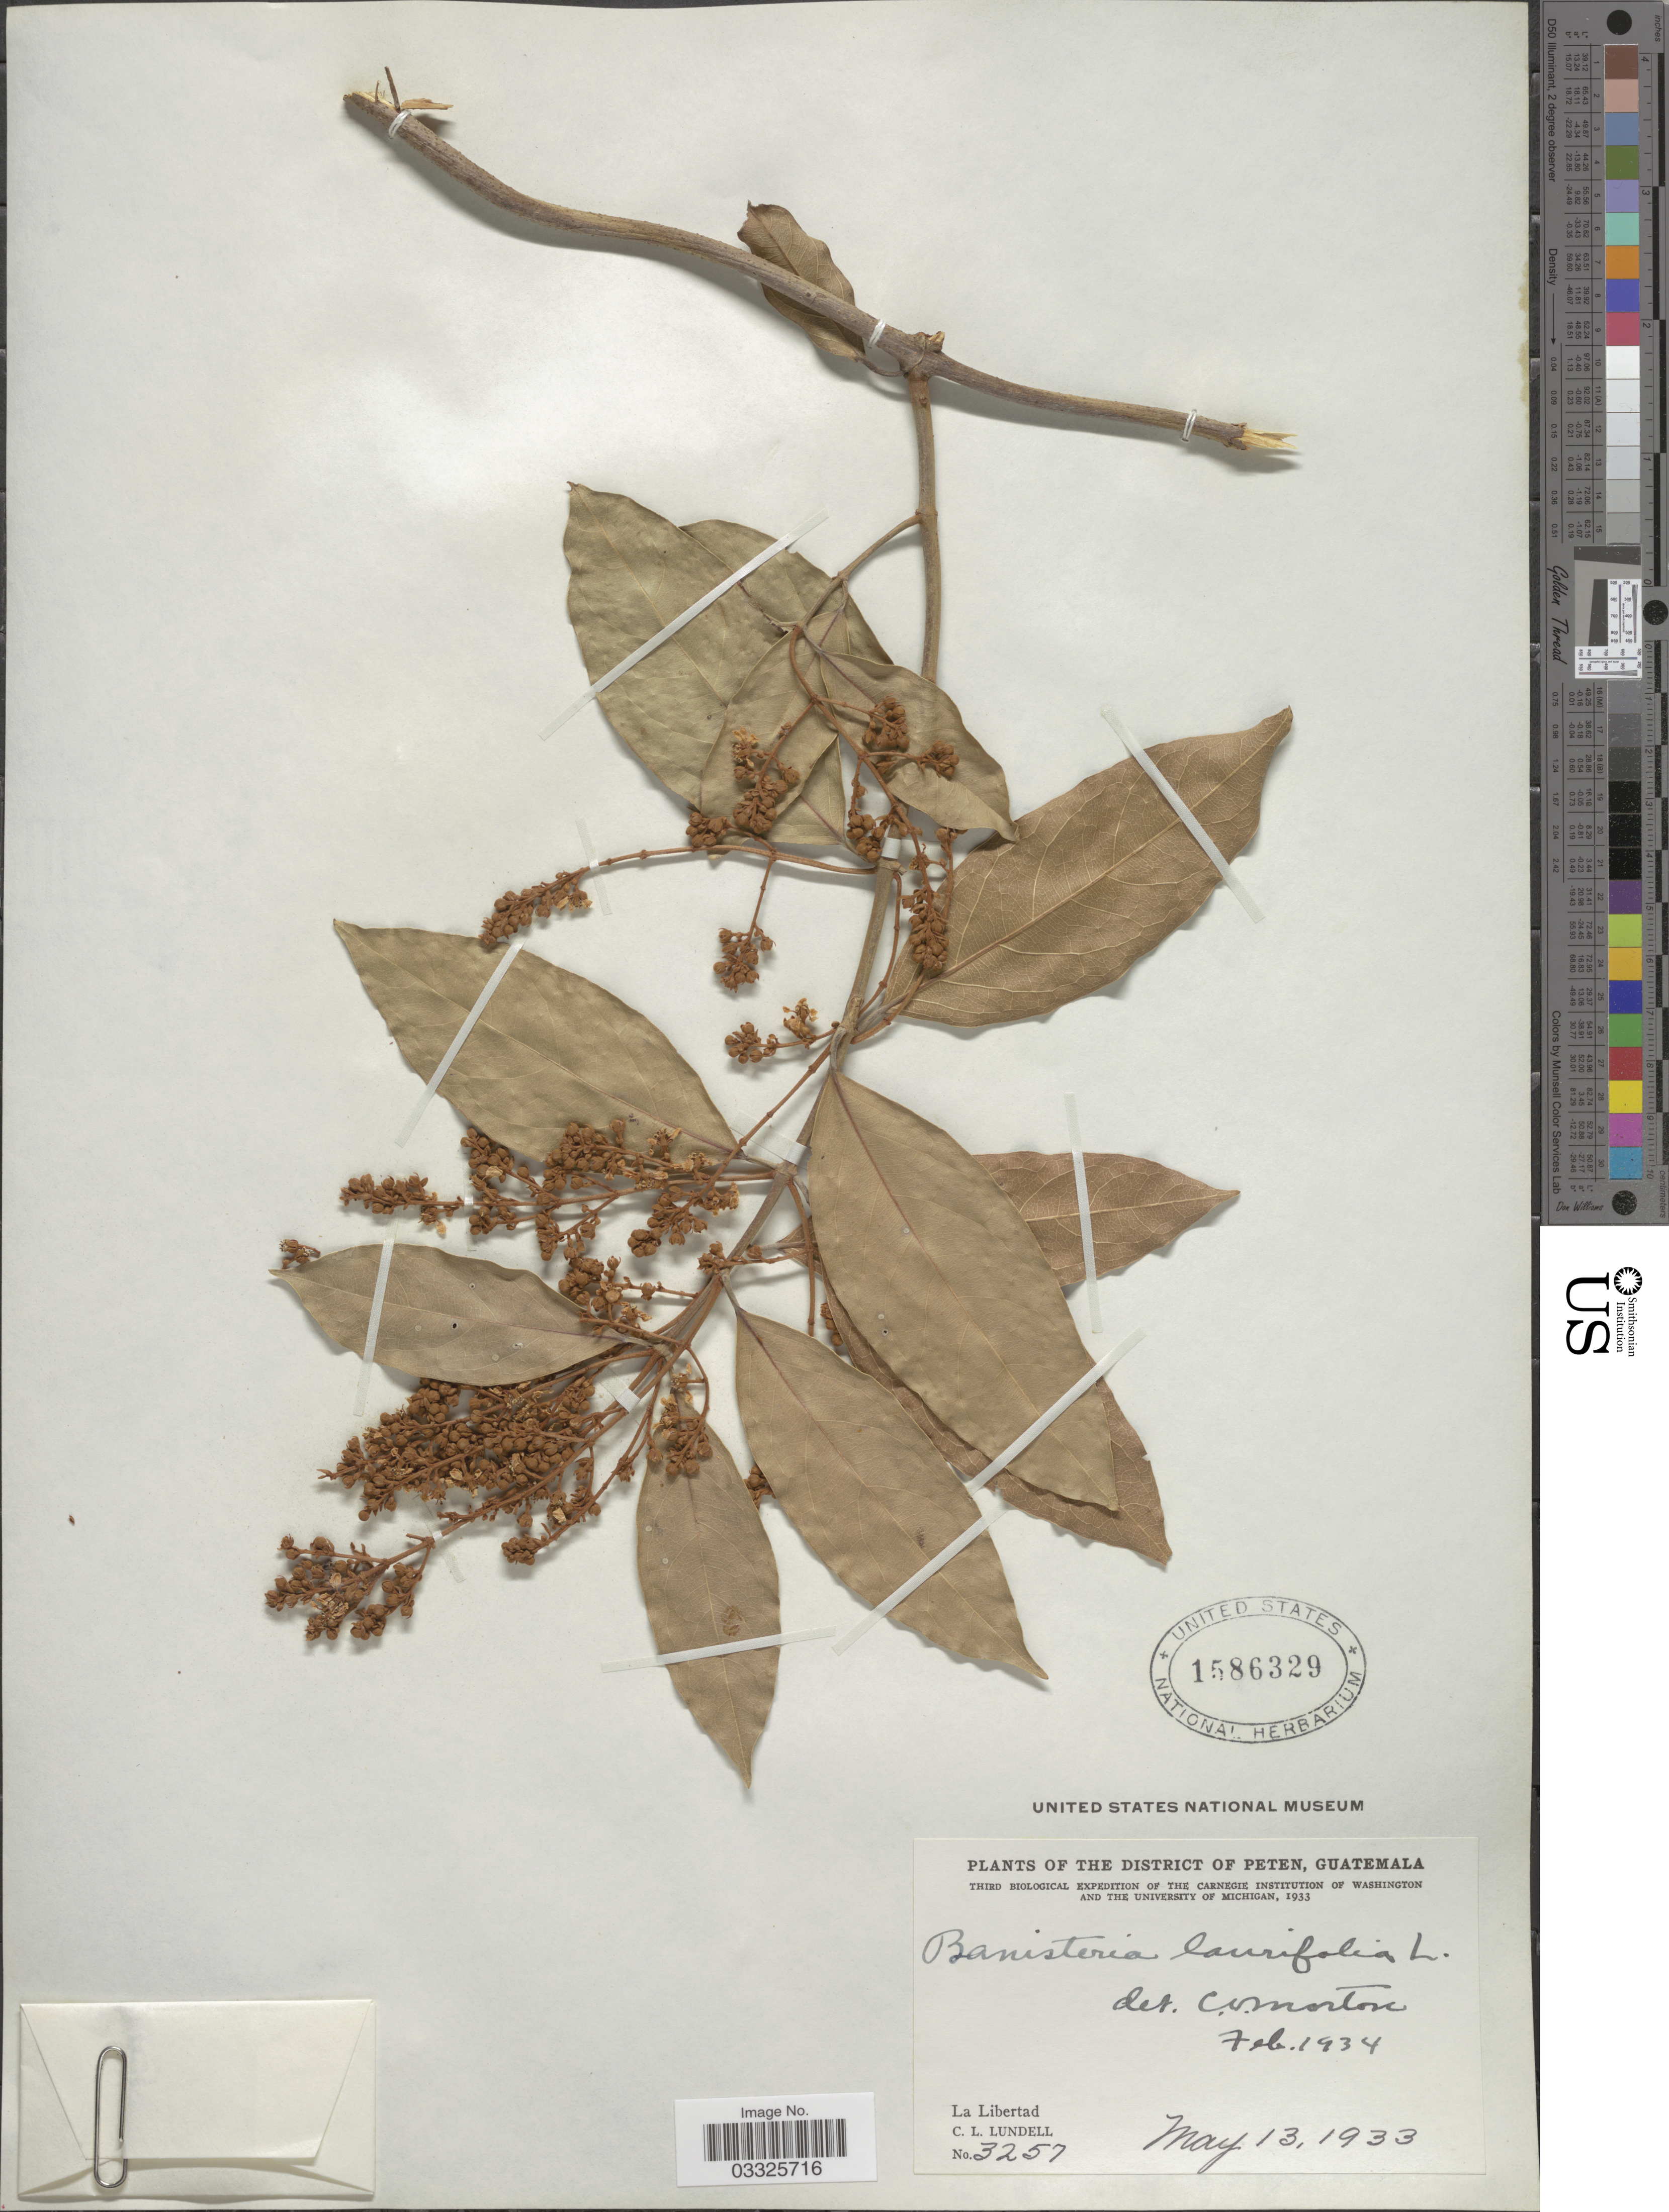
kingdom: Plantae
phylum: Tracheophyta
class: Magnoliopsida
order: Malpighiales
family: Malpighiaceae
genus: Heteropterys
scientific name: Heteropterys laurifolia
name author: (L.) A. Juss.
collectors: C. L. Lundell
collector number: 3257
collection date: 1933-05-13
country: Guatemala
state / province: El Petén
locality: The District of Peten, La Libertad.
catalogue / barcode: US 1586329